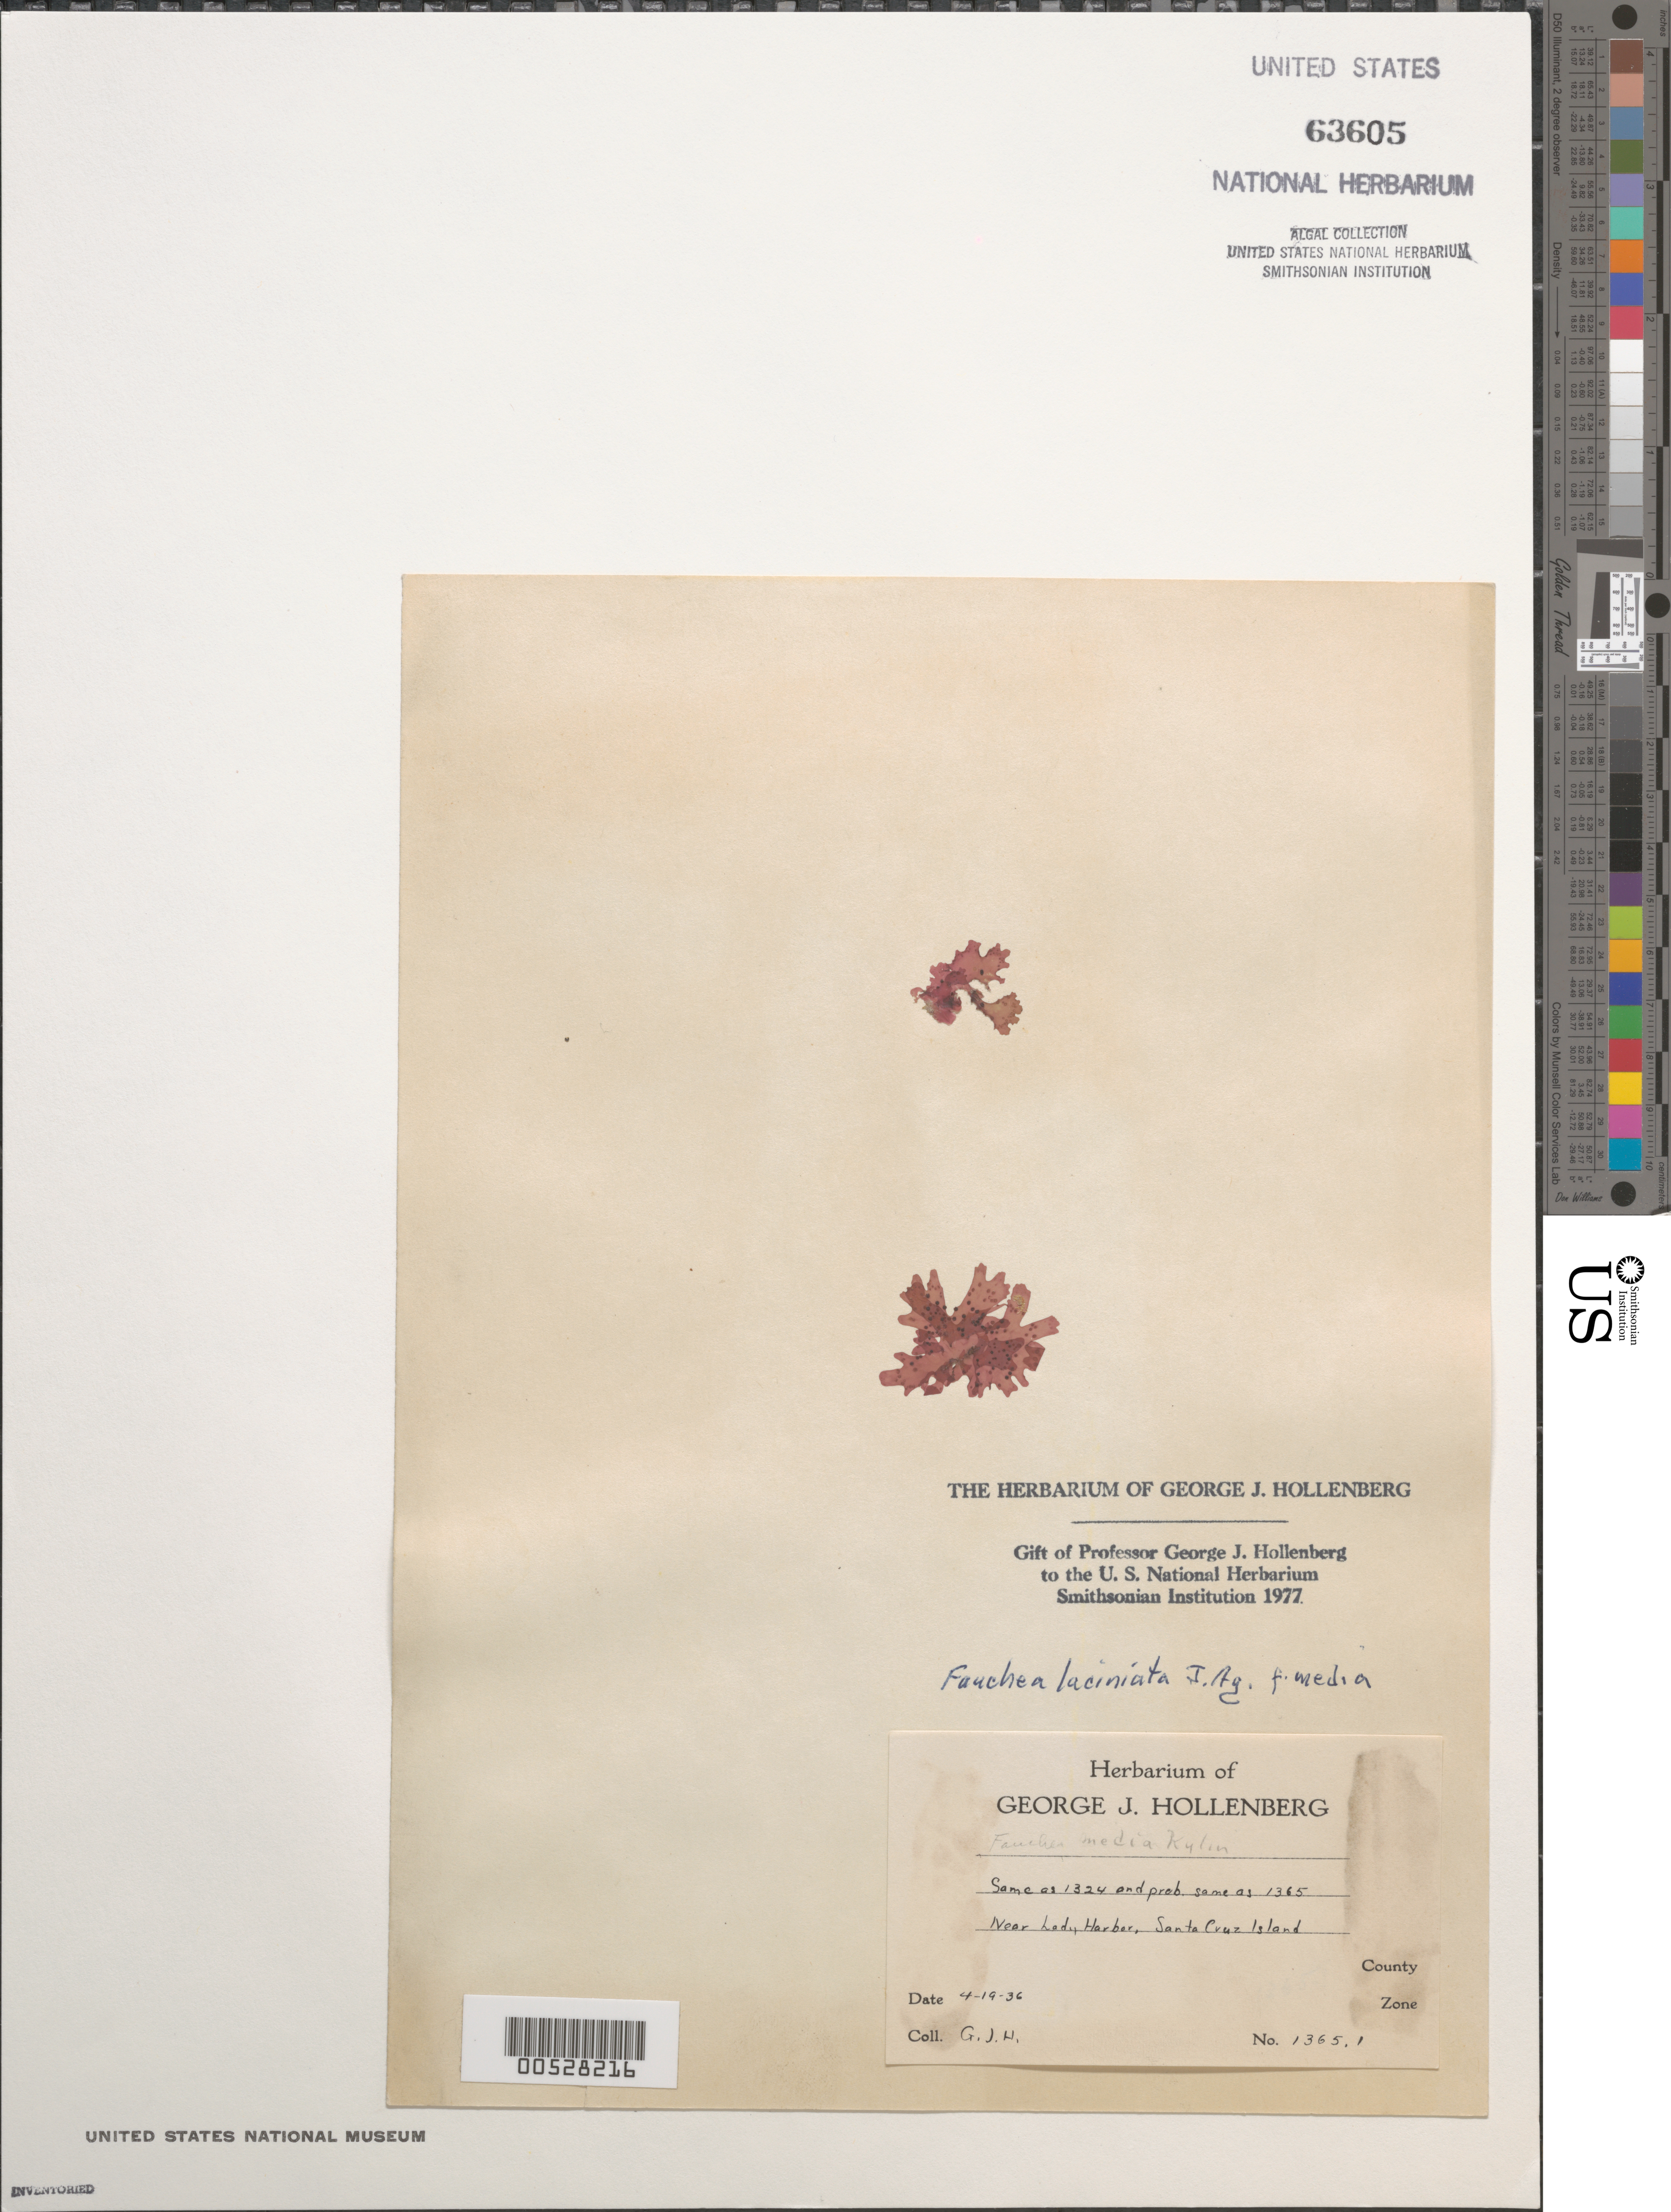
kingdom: Plantae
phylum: Rhodophyta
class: Florideophyceae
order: Rhodymeniales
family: Faucheaceae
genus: Gloiocladia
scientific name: Gloiocladia laciniata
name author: (J. Agardh) Rodríguez-Prieto & N. Sánchez in Rodríguez-Prieto et al.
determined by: Algae name updating Project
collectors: G. Hollenberg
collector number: GJH 1365.1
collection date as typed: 19 Apr 1936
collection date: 1936-04-19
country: United States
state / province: California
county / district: Santa Barbara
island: Santa Cruz Island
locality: Near Lady's Harbor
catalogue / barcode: US 63605